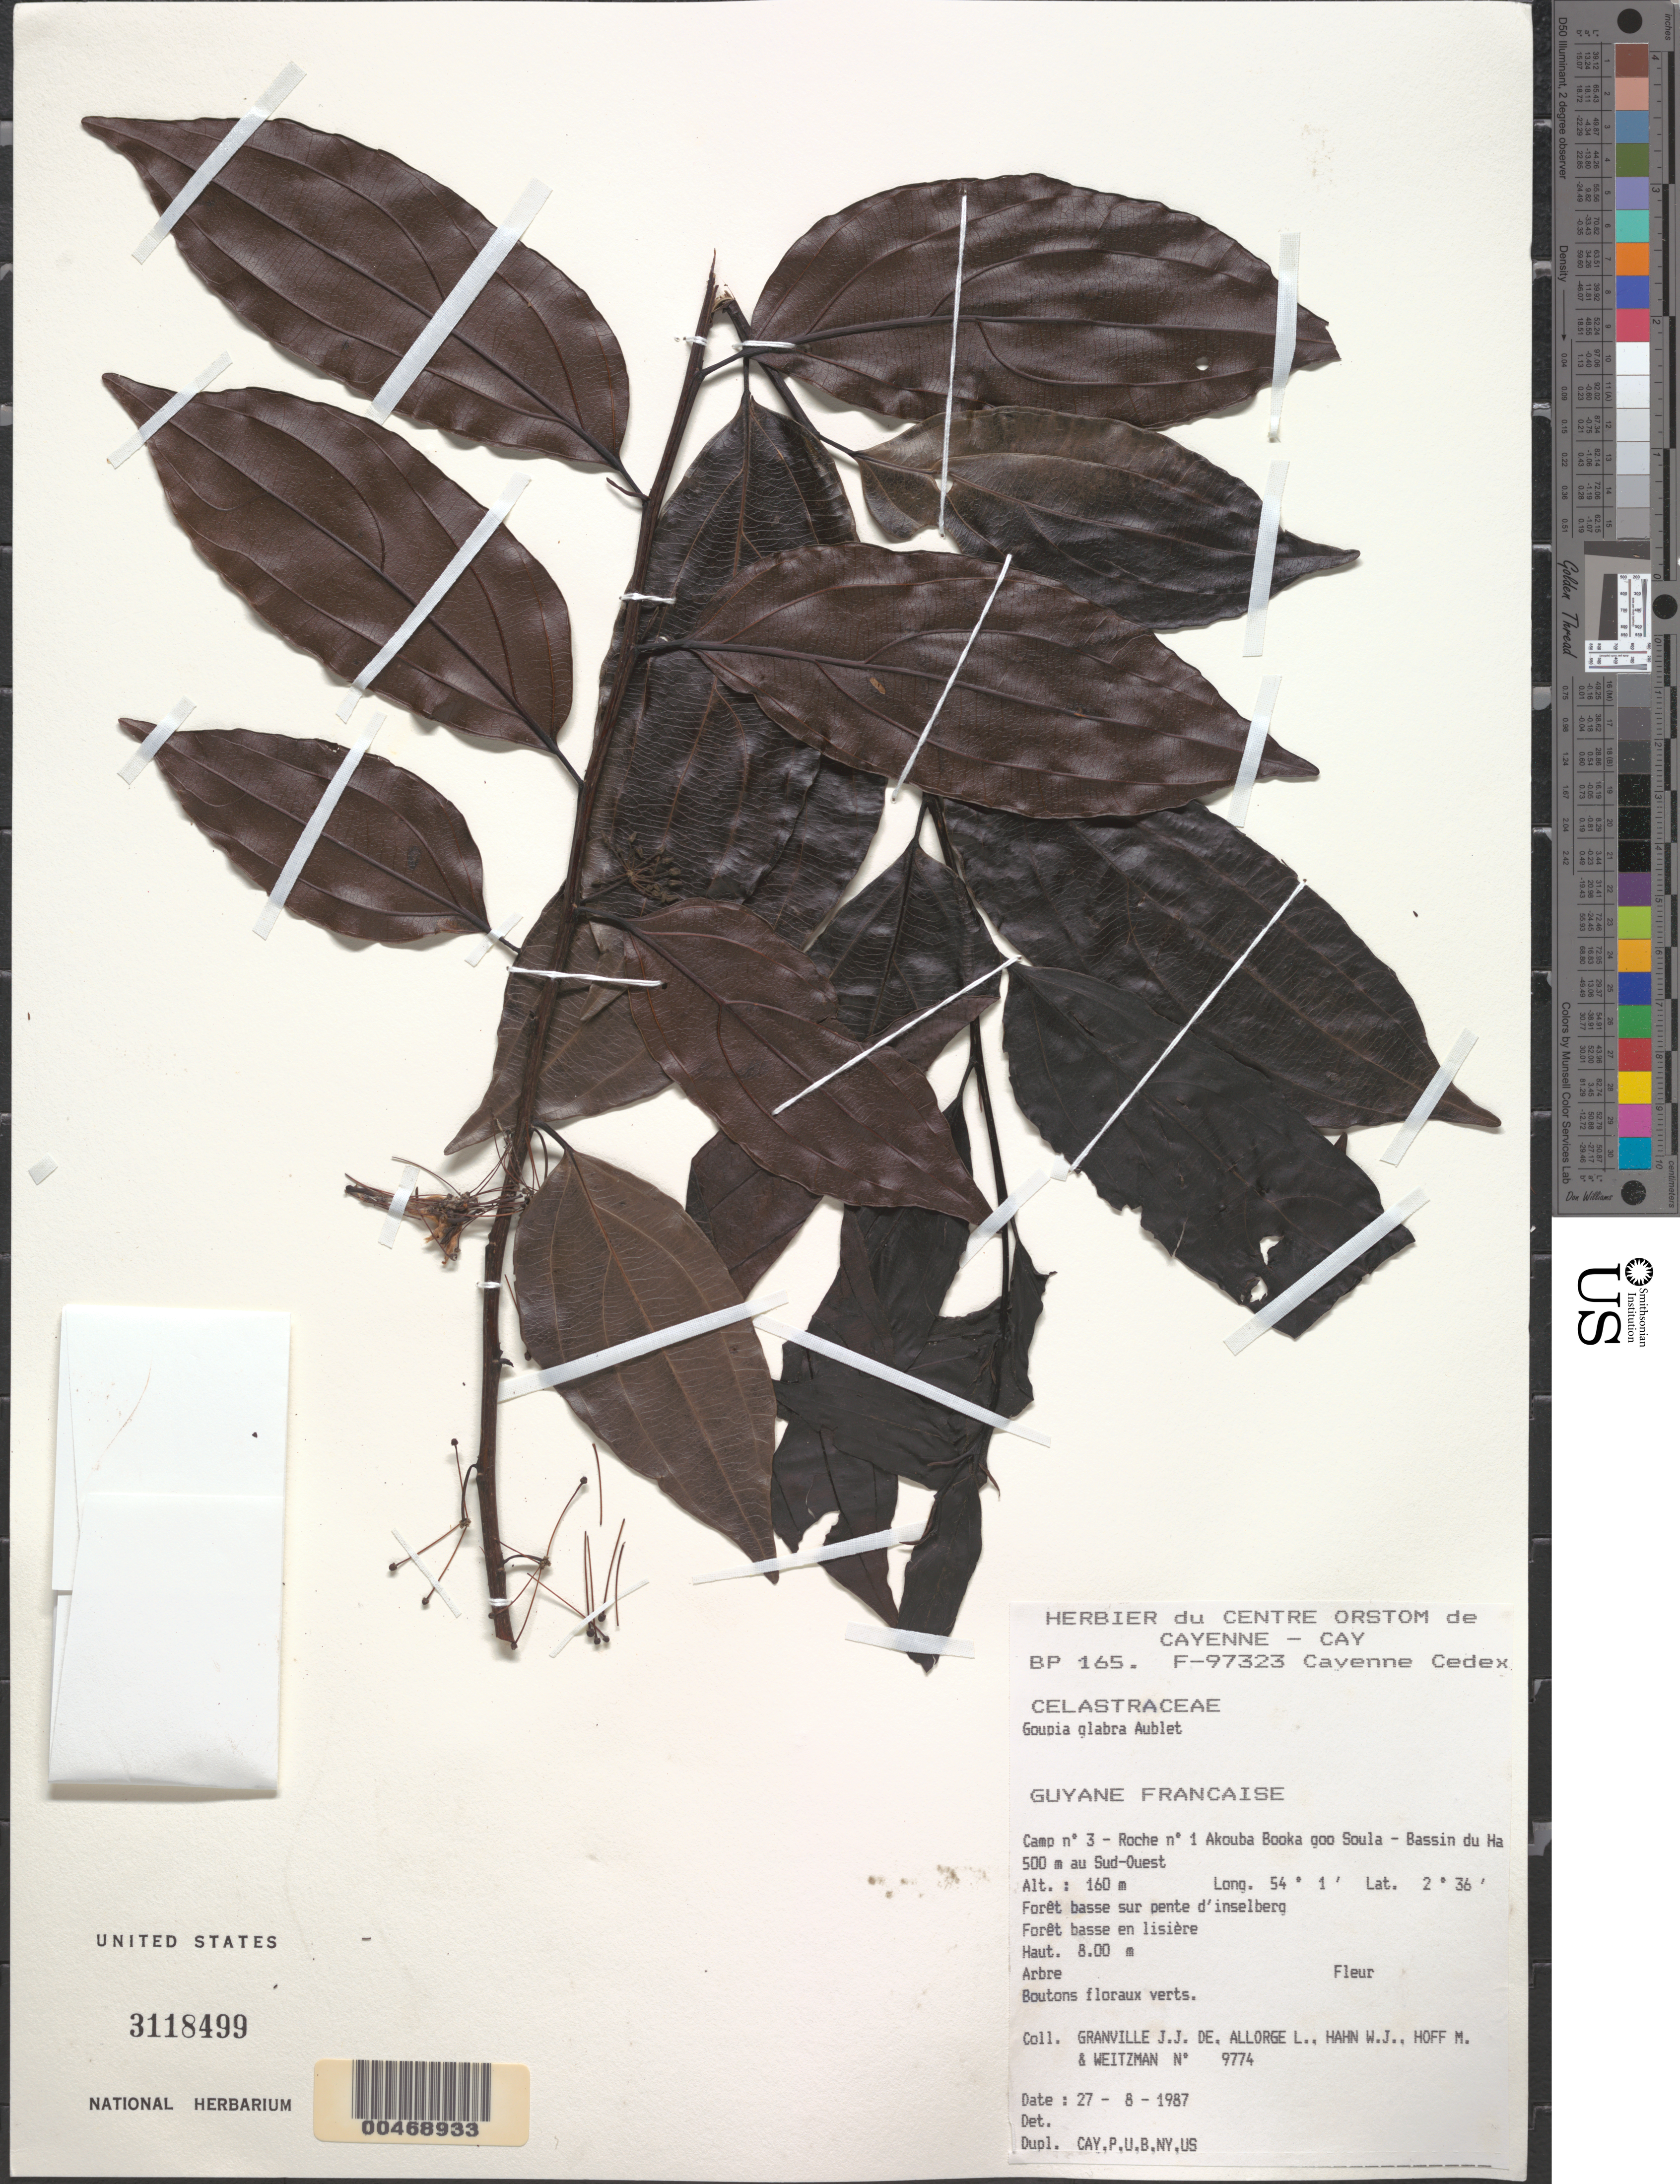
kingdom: Plantae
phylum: Tracheophyta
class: Magnoliopsida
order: Malpighiales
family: Goupiaceae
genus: Goupia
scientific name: Goupia glabra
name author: Aubl.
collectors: J.-J. de Granville, L. Allorge, W. J. Hahn, M. Hoff & A. L. Weitzman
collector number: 9774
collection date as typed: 27-Aug-87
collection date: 1987-08-27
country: French Guiana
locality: Akouba Booka goo Soula, Camp #3, Roche no. 1, Bassin du Haut-Marouini, 500 m au Sud-Ouest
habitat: Low slope forest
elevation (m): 160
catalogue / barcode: US 3118499